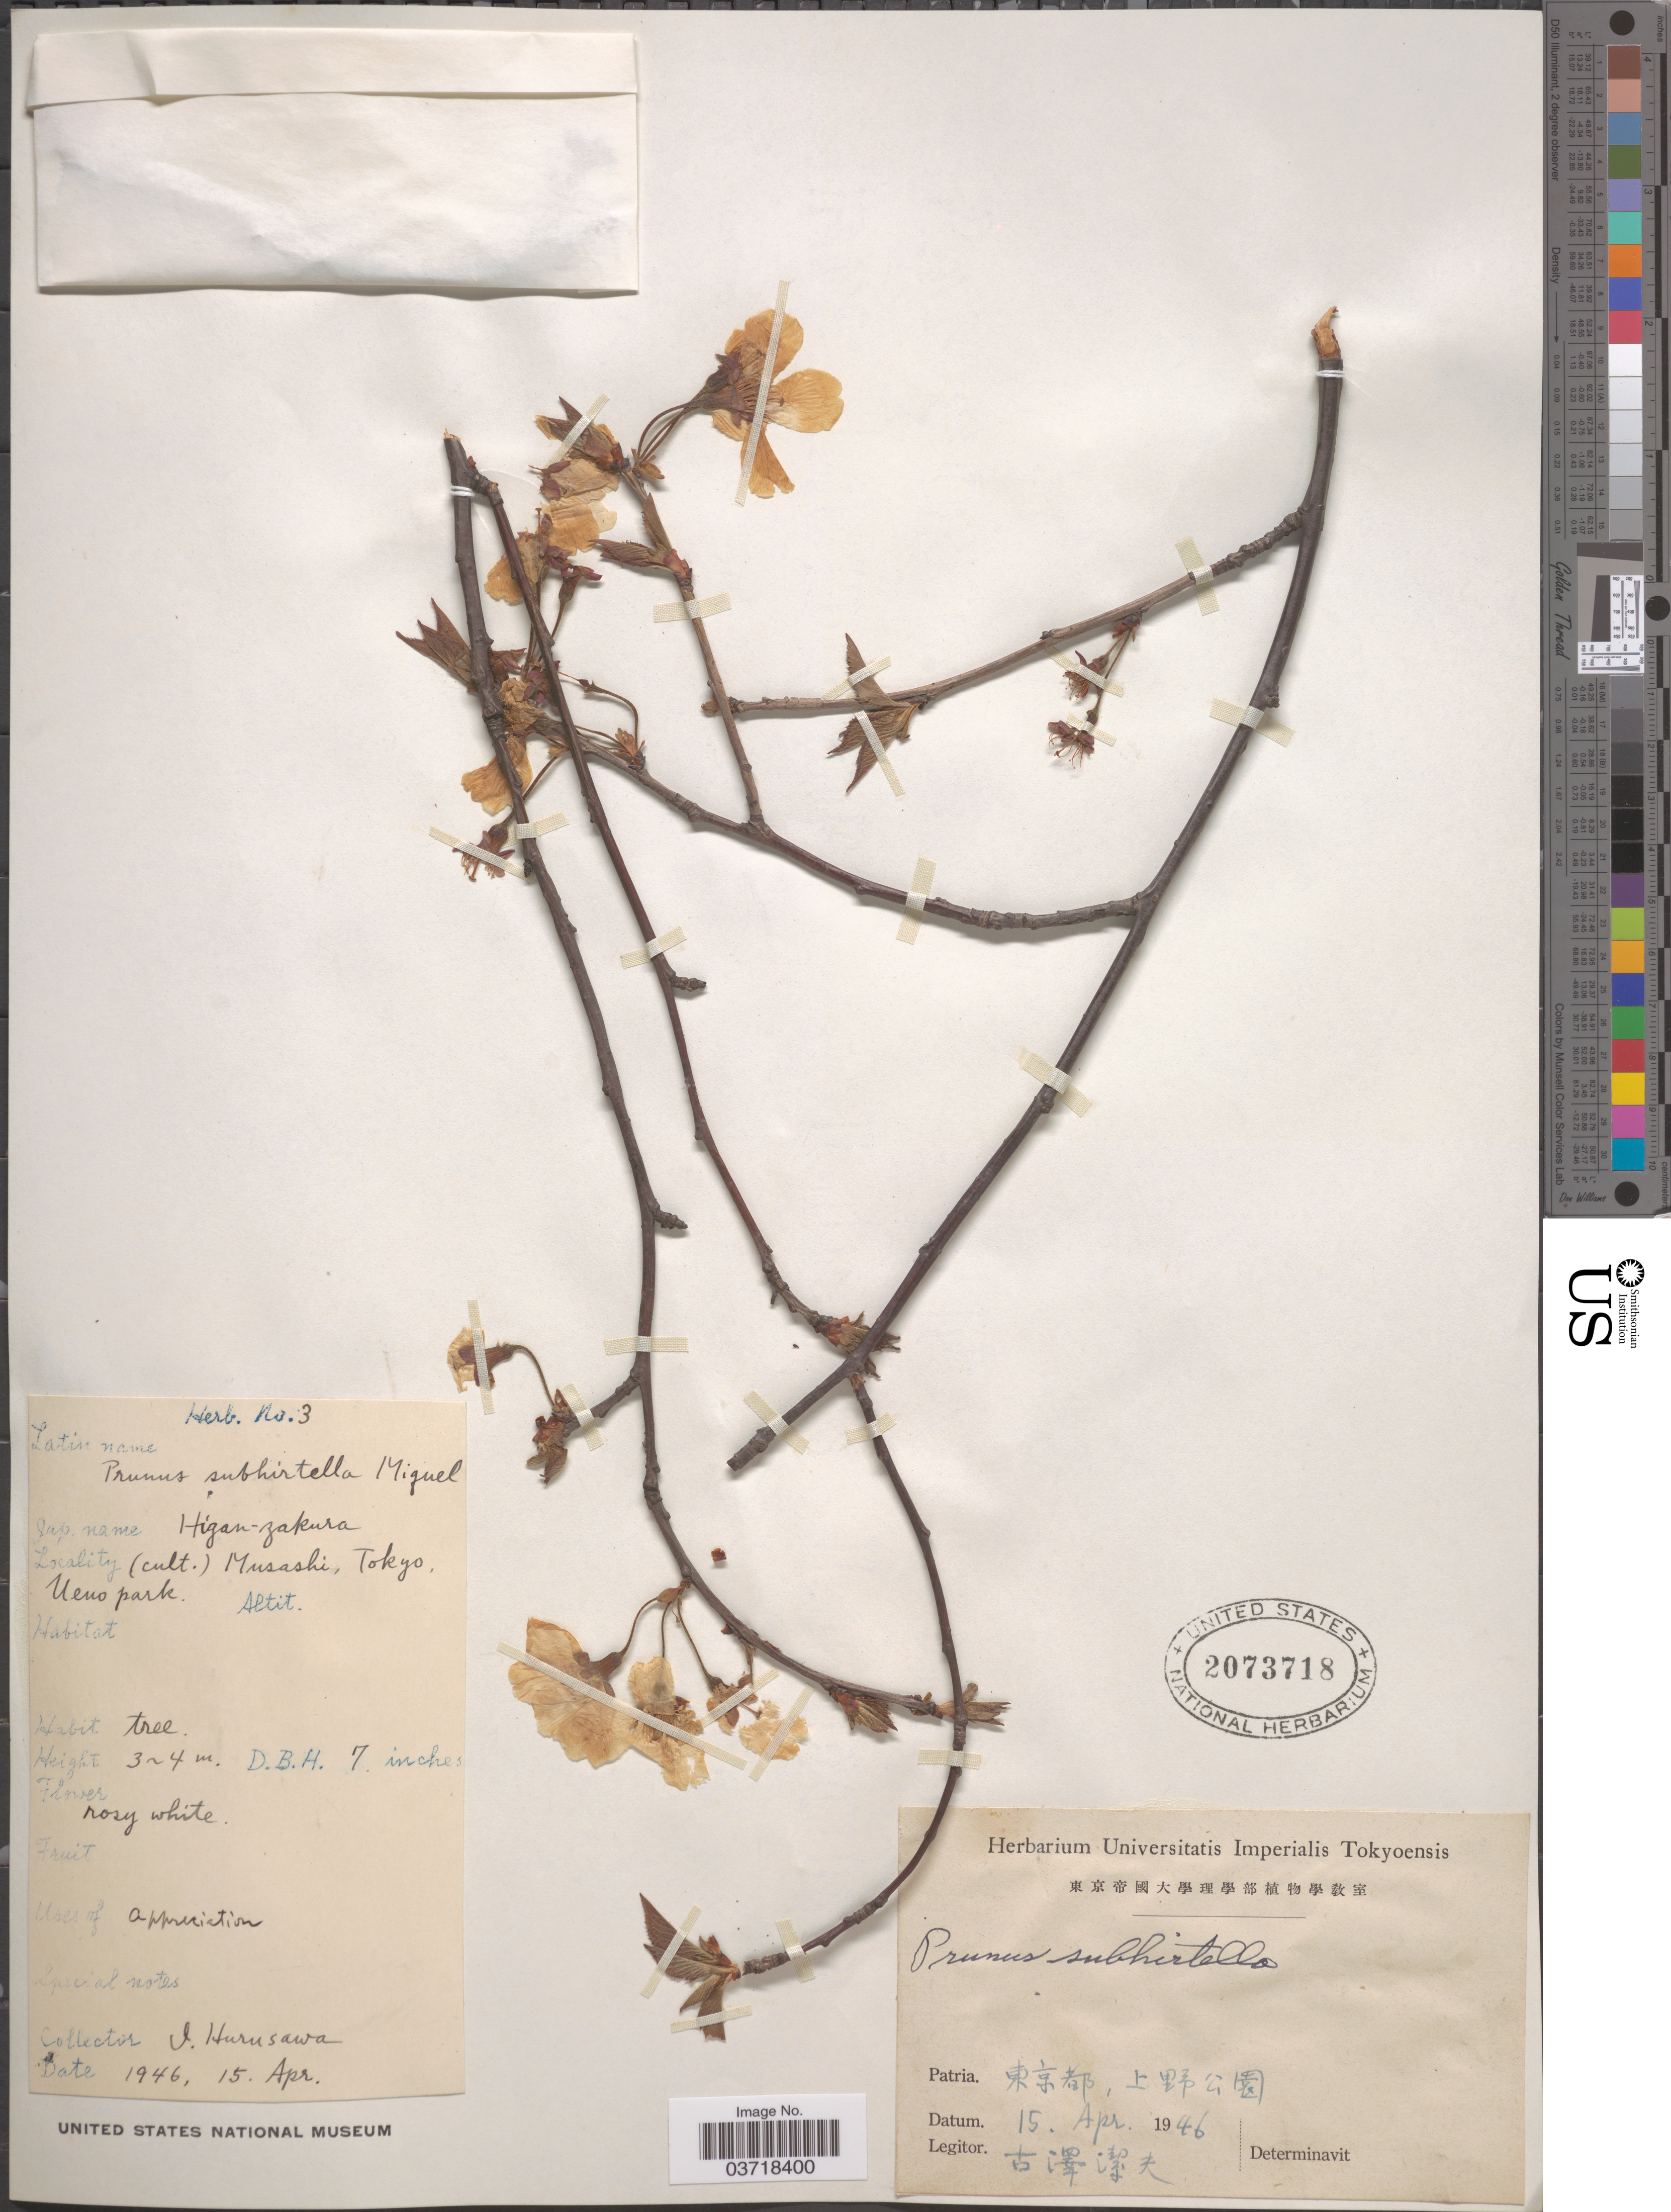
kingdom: Plantae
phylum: Tracheophyta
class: Magnoliopsida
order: Rosales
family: Rosaceae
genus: Prunus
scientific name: Prunus subhirtella var. ascendens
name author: (Makino) E.H. Wilson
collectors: I. Hurusawa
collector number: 3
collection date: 1946-04-15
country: Japan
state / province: Tokyo, Federal City of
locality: Musashi. Ueno park.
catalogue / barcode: US 2073718